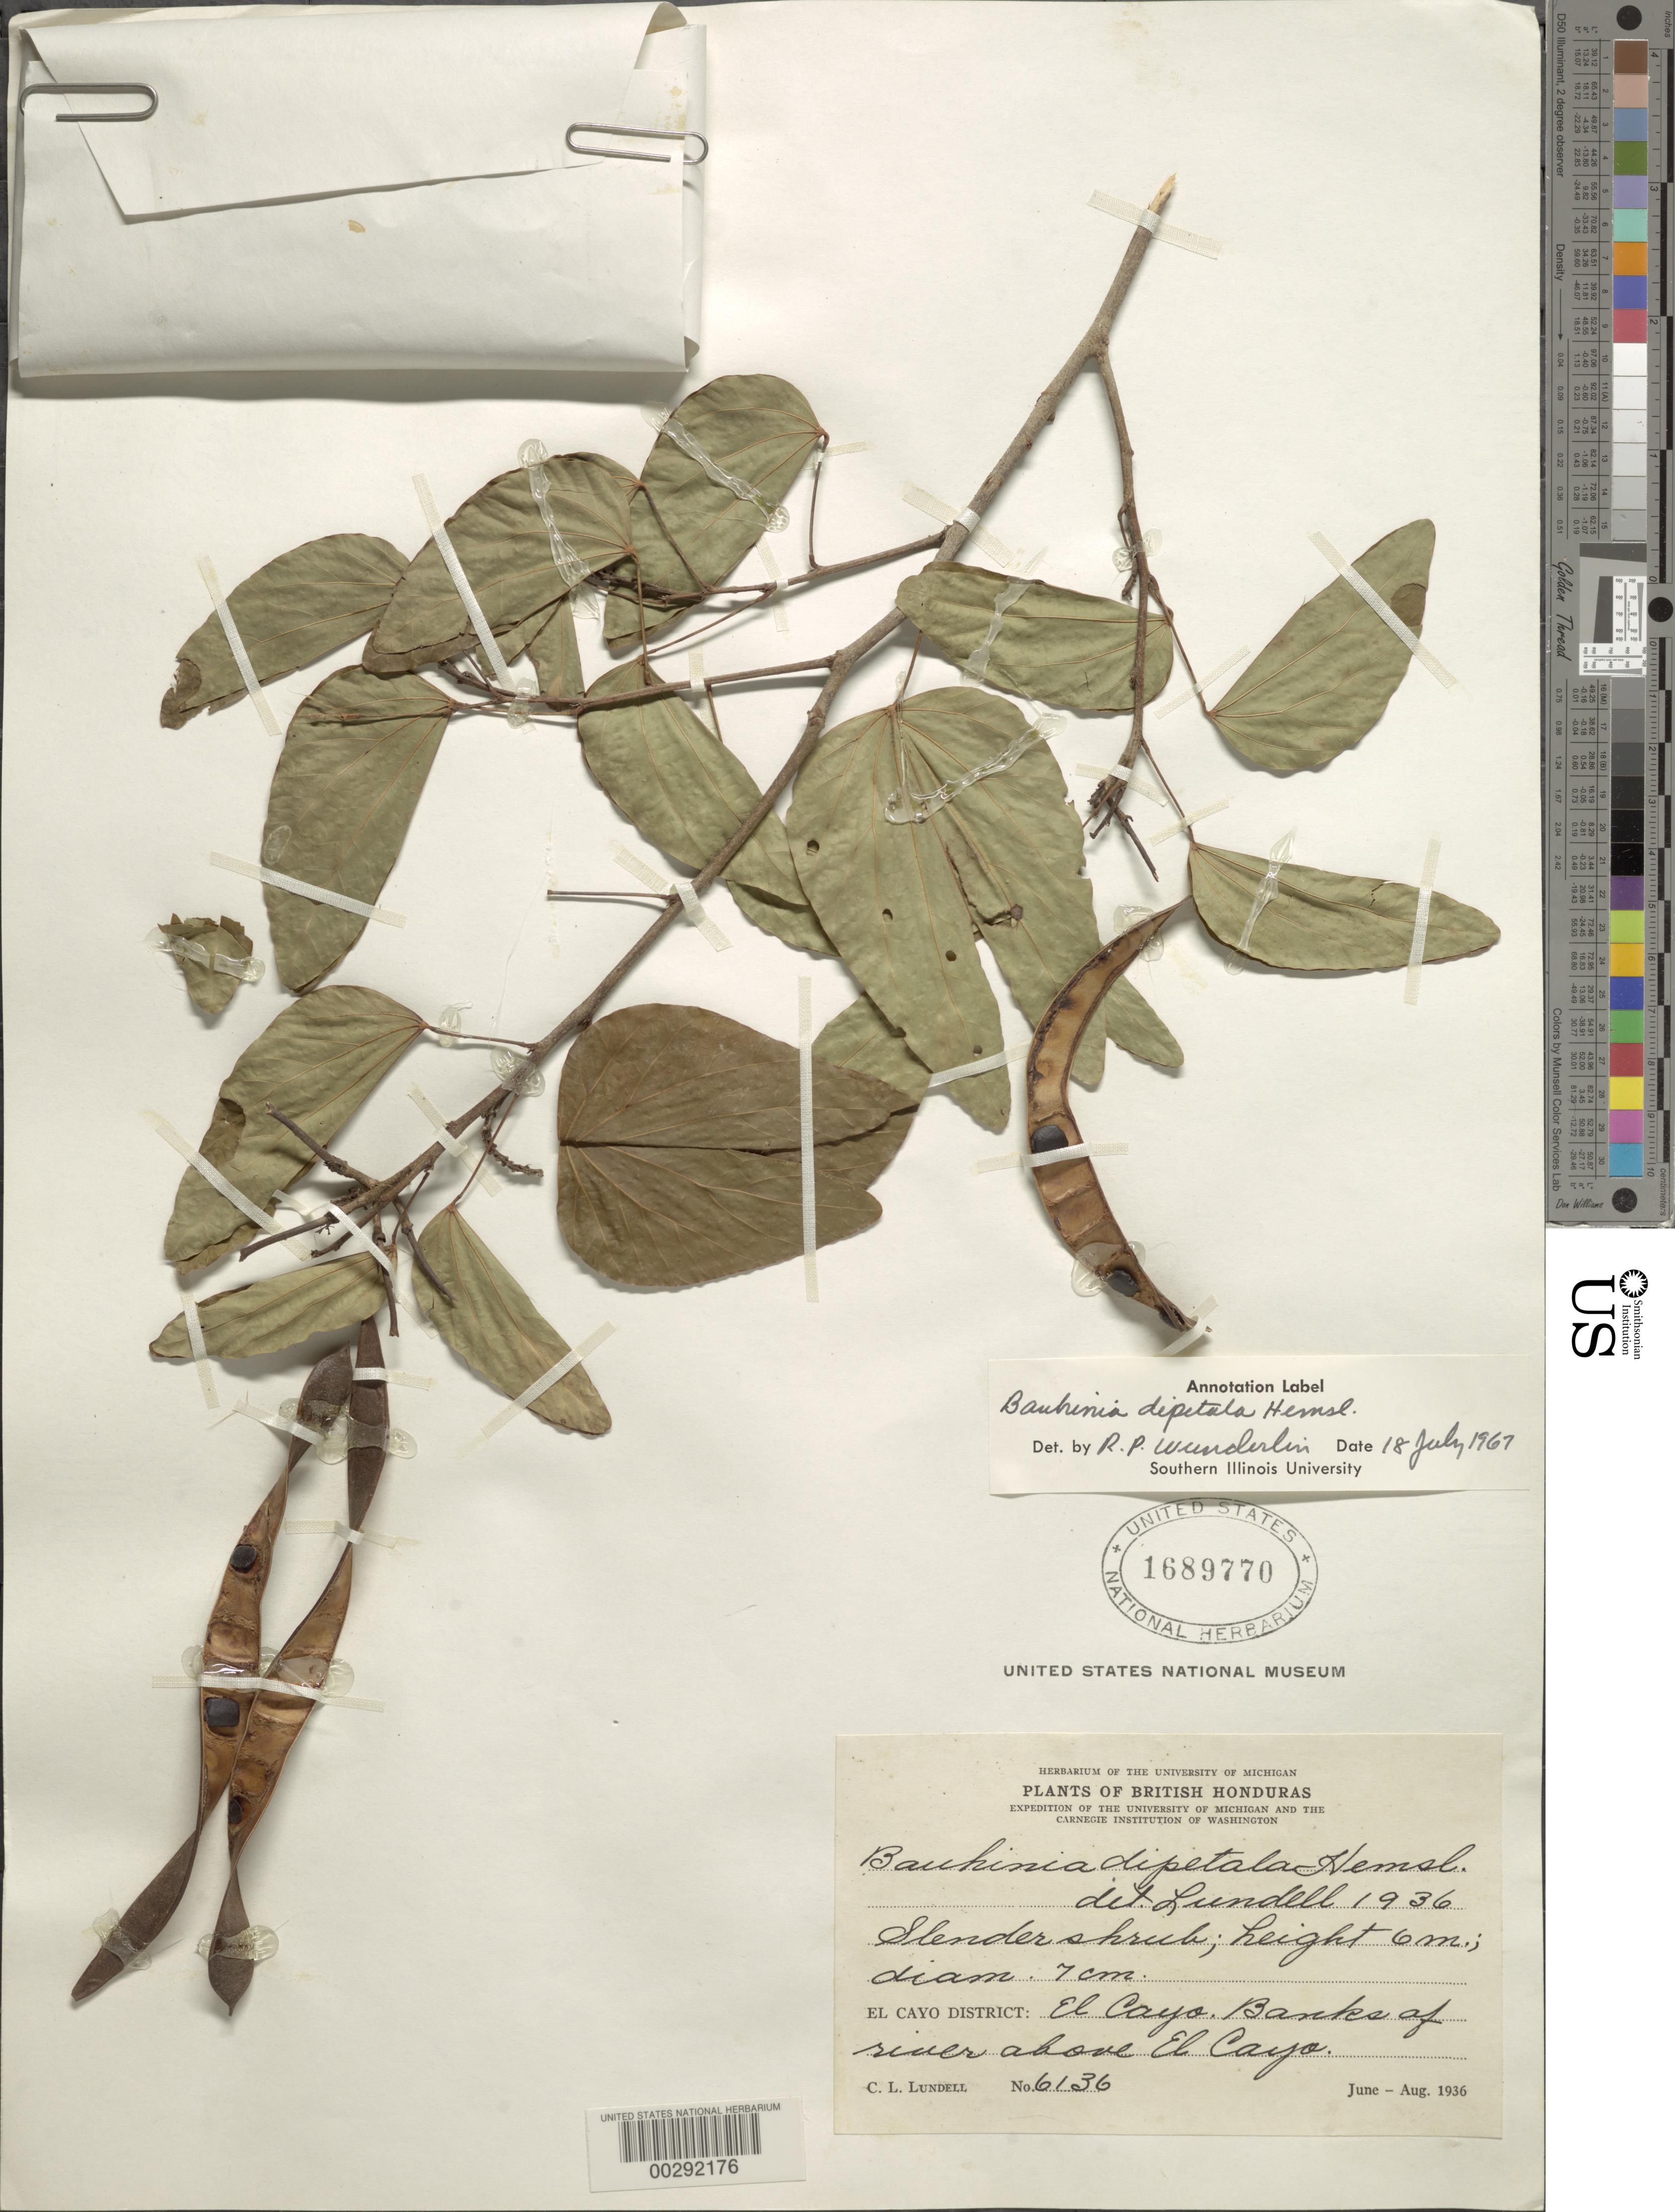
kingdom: Plantae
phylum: Tracheophyta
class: Magnoliopsida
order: Fabales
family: Fabaceae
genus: Bauhinia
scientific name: Bauhinia dipetala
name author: Hemsl.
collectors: C. L. Lundell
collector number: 6136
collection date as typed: Jun 1936 to -- Aug 1936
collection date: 1936-06/1936-08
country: Belize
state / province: Cayo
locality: El Cayo, banks of river above El Cayo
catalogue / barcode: US 1689770